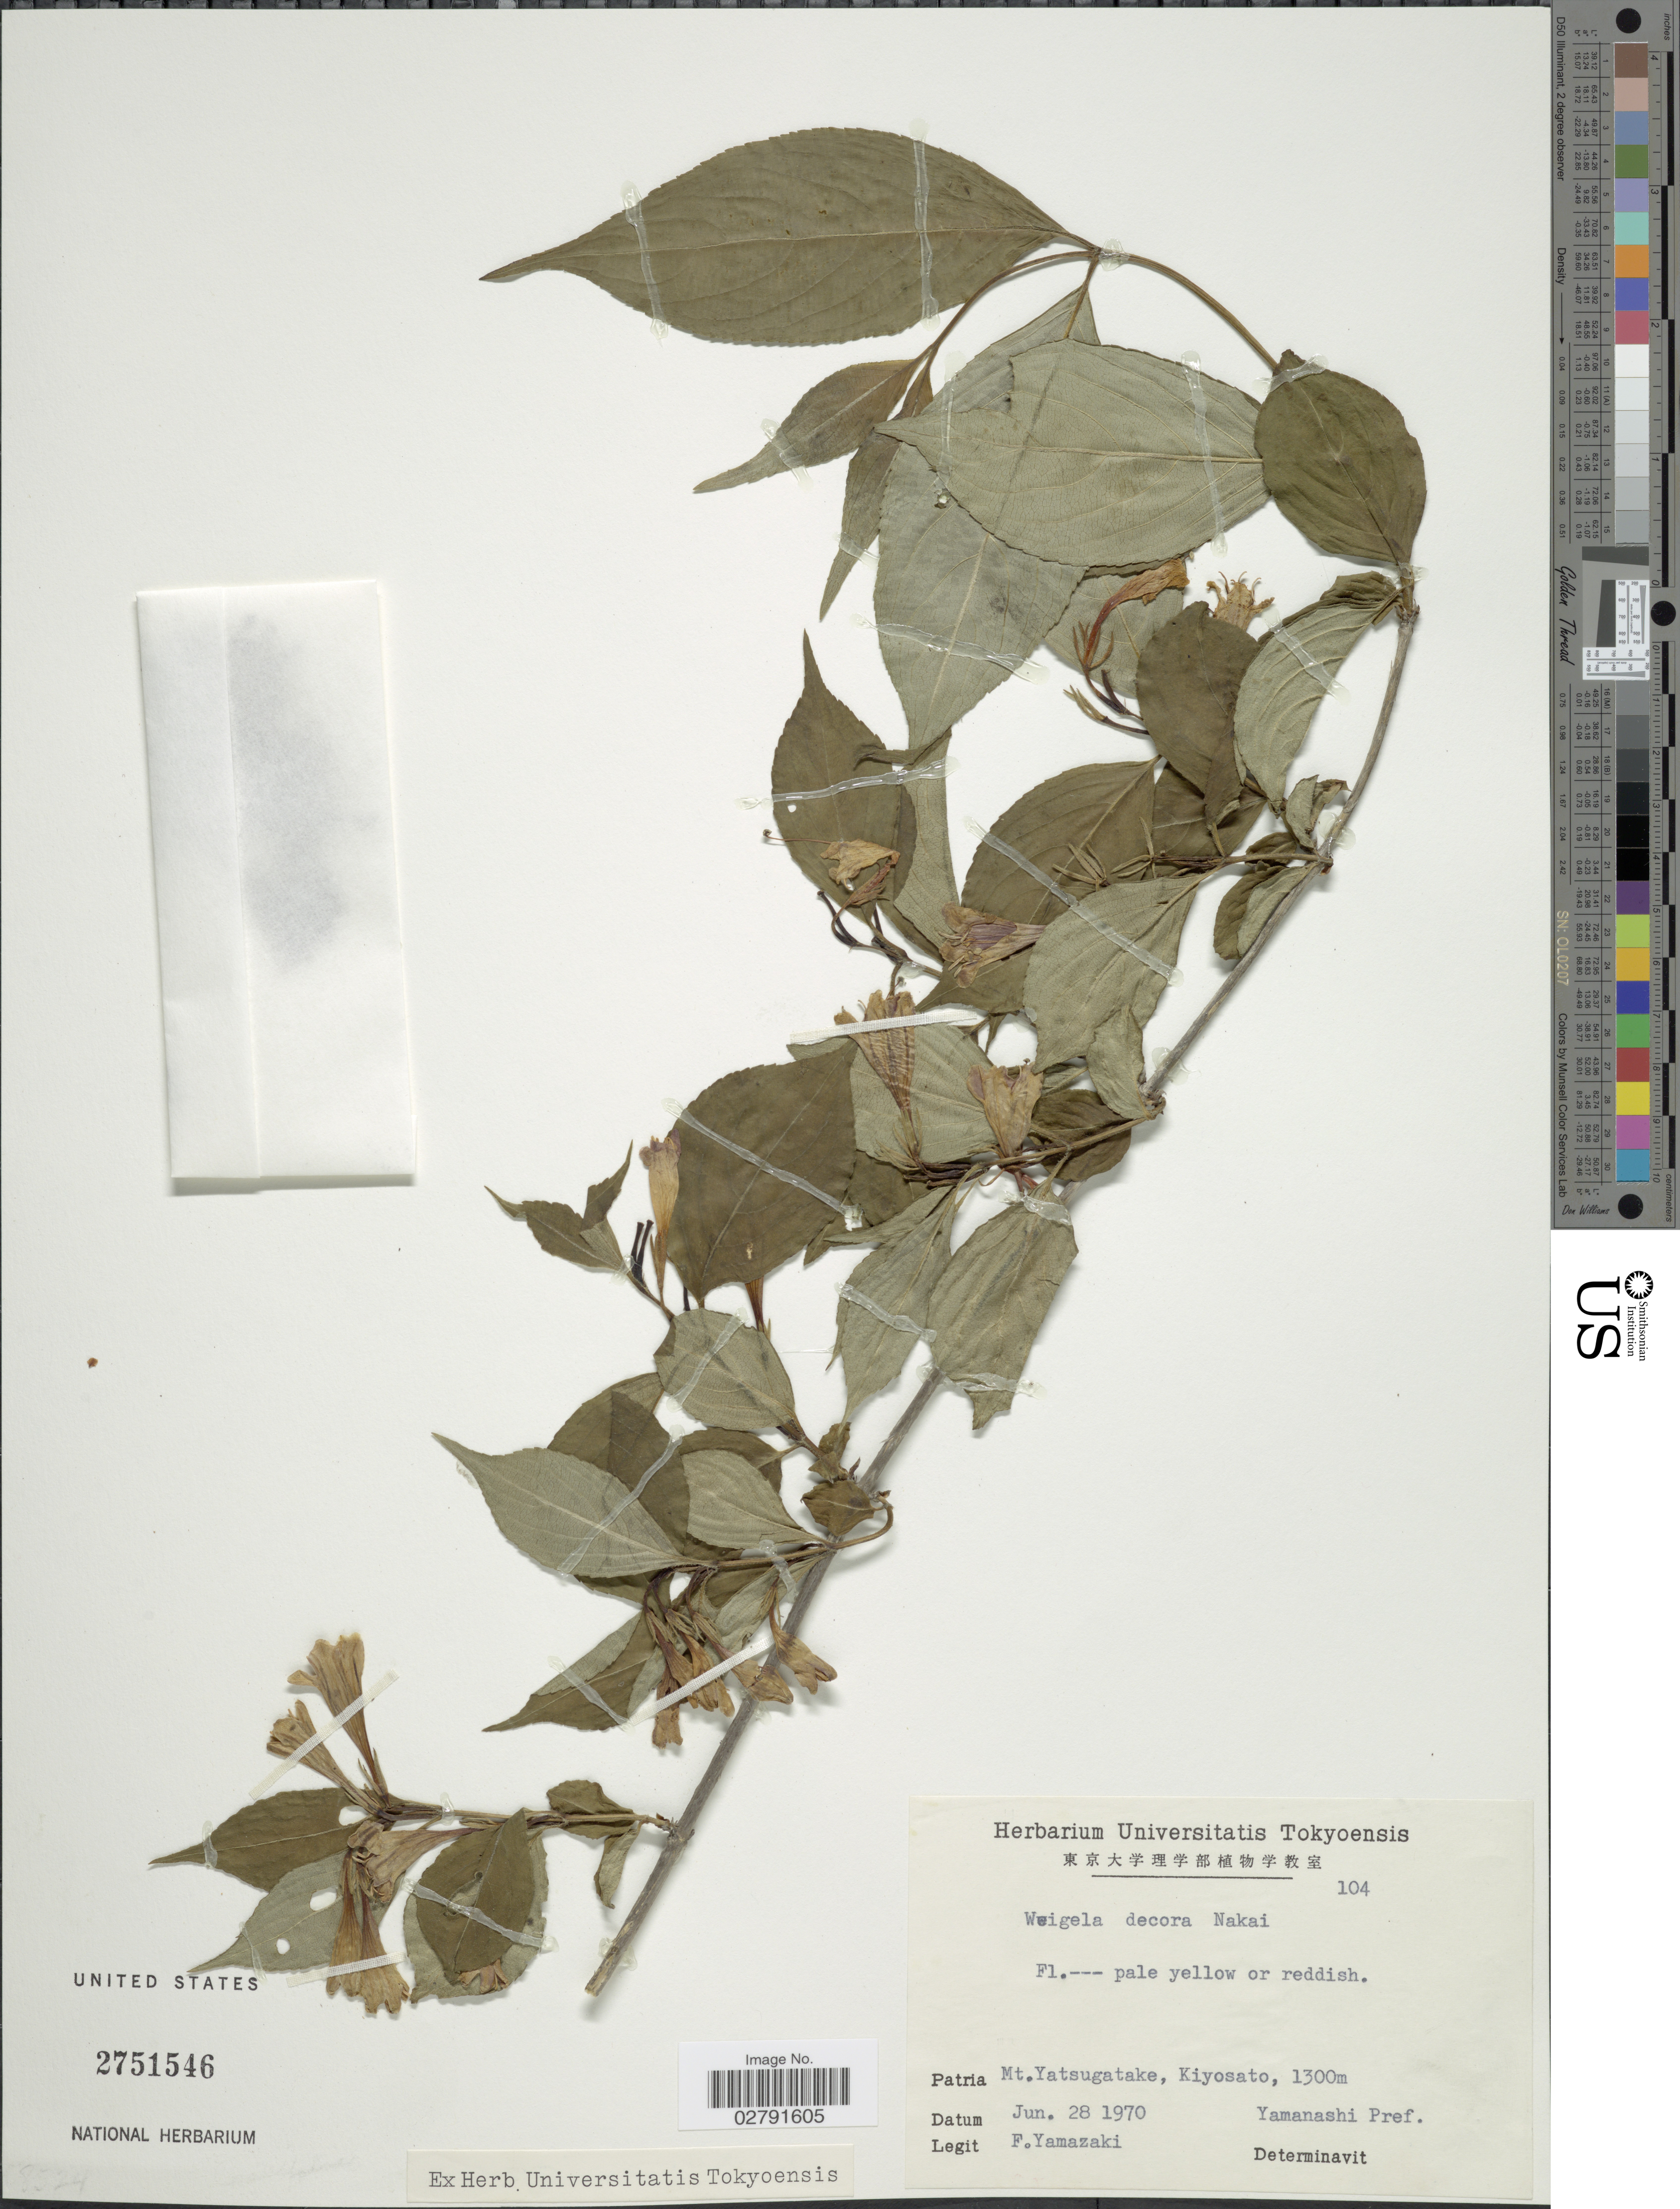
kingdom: Plantae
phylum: Tracheophyta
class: Magnoliopsida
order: Dipsacales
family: Caprifoliaceae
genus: Diervilla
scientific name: Diervilla decora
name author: Nakai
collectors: F. Yamazaki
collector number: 104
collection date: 1970-06-28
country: Japan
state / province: Yamanasi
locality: Mt. Yatsugatake, Kiyosato, Yamanashi Pref.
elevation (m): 1300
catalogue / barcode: US 2751546